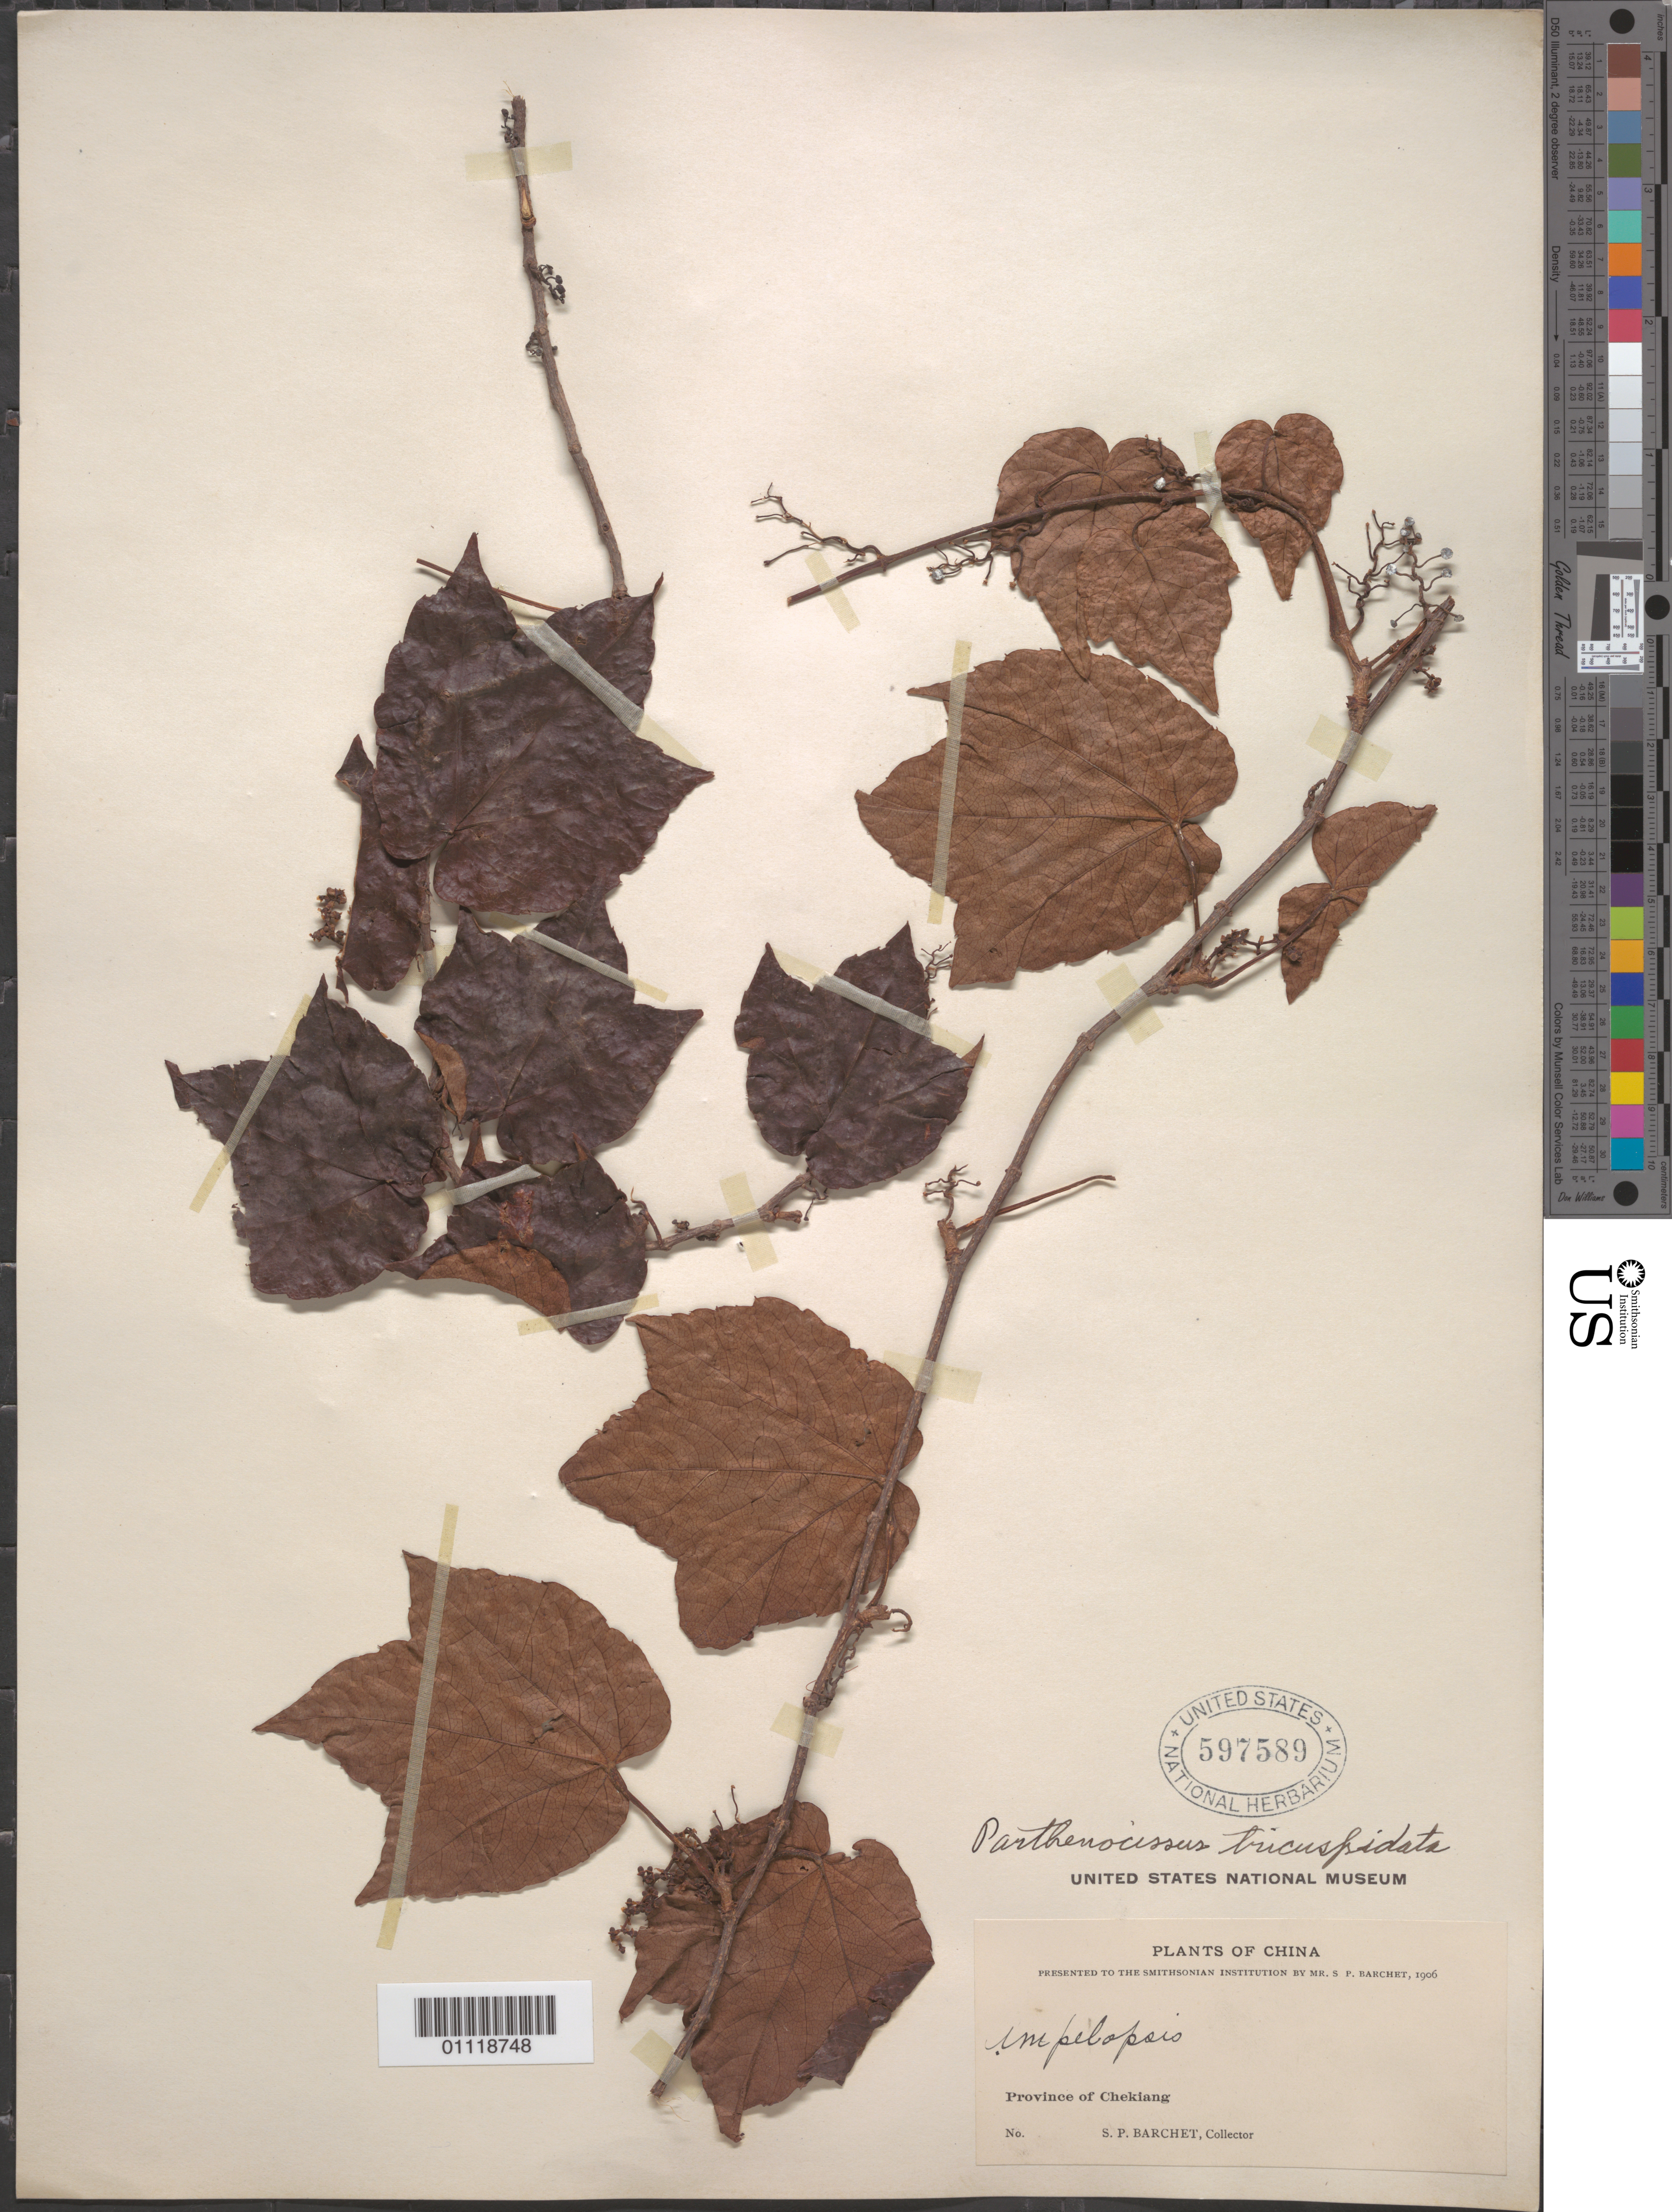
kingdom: Plantae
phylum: Tracheophyta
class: Magnoliopsida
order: Vitales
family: Vitaceae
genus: Parthenocissus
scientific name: Parthenocissus tricuspidata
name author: (Siebold & Zucc.) Planch.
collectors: S. P. Barchet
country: China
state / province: Zhejiang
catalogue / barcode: US 597589